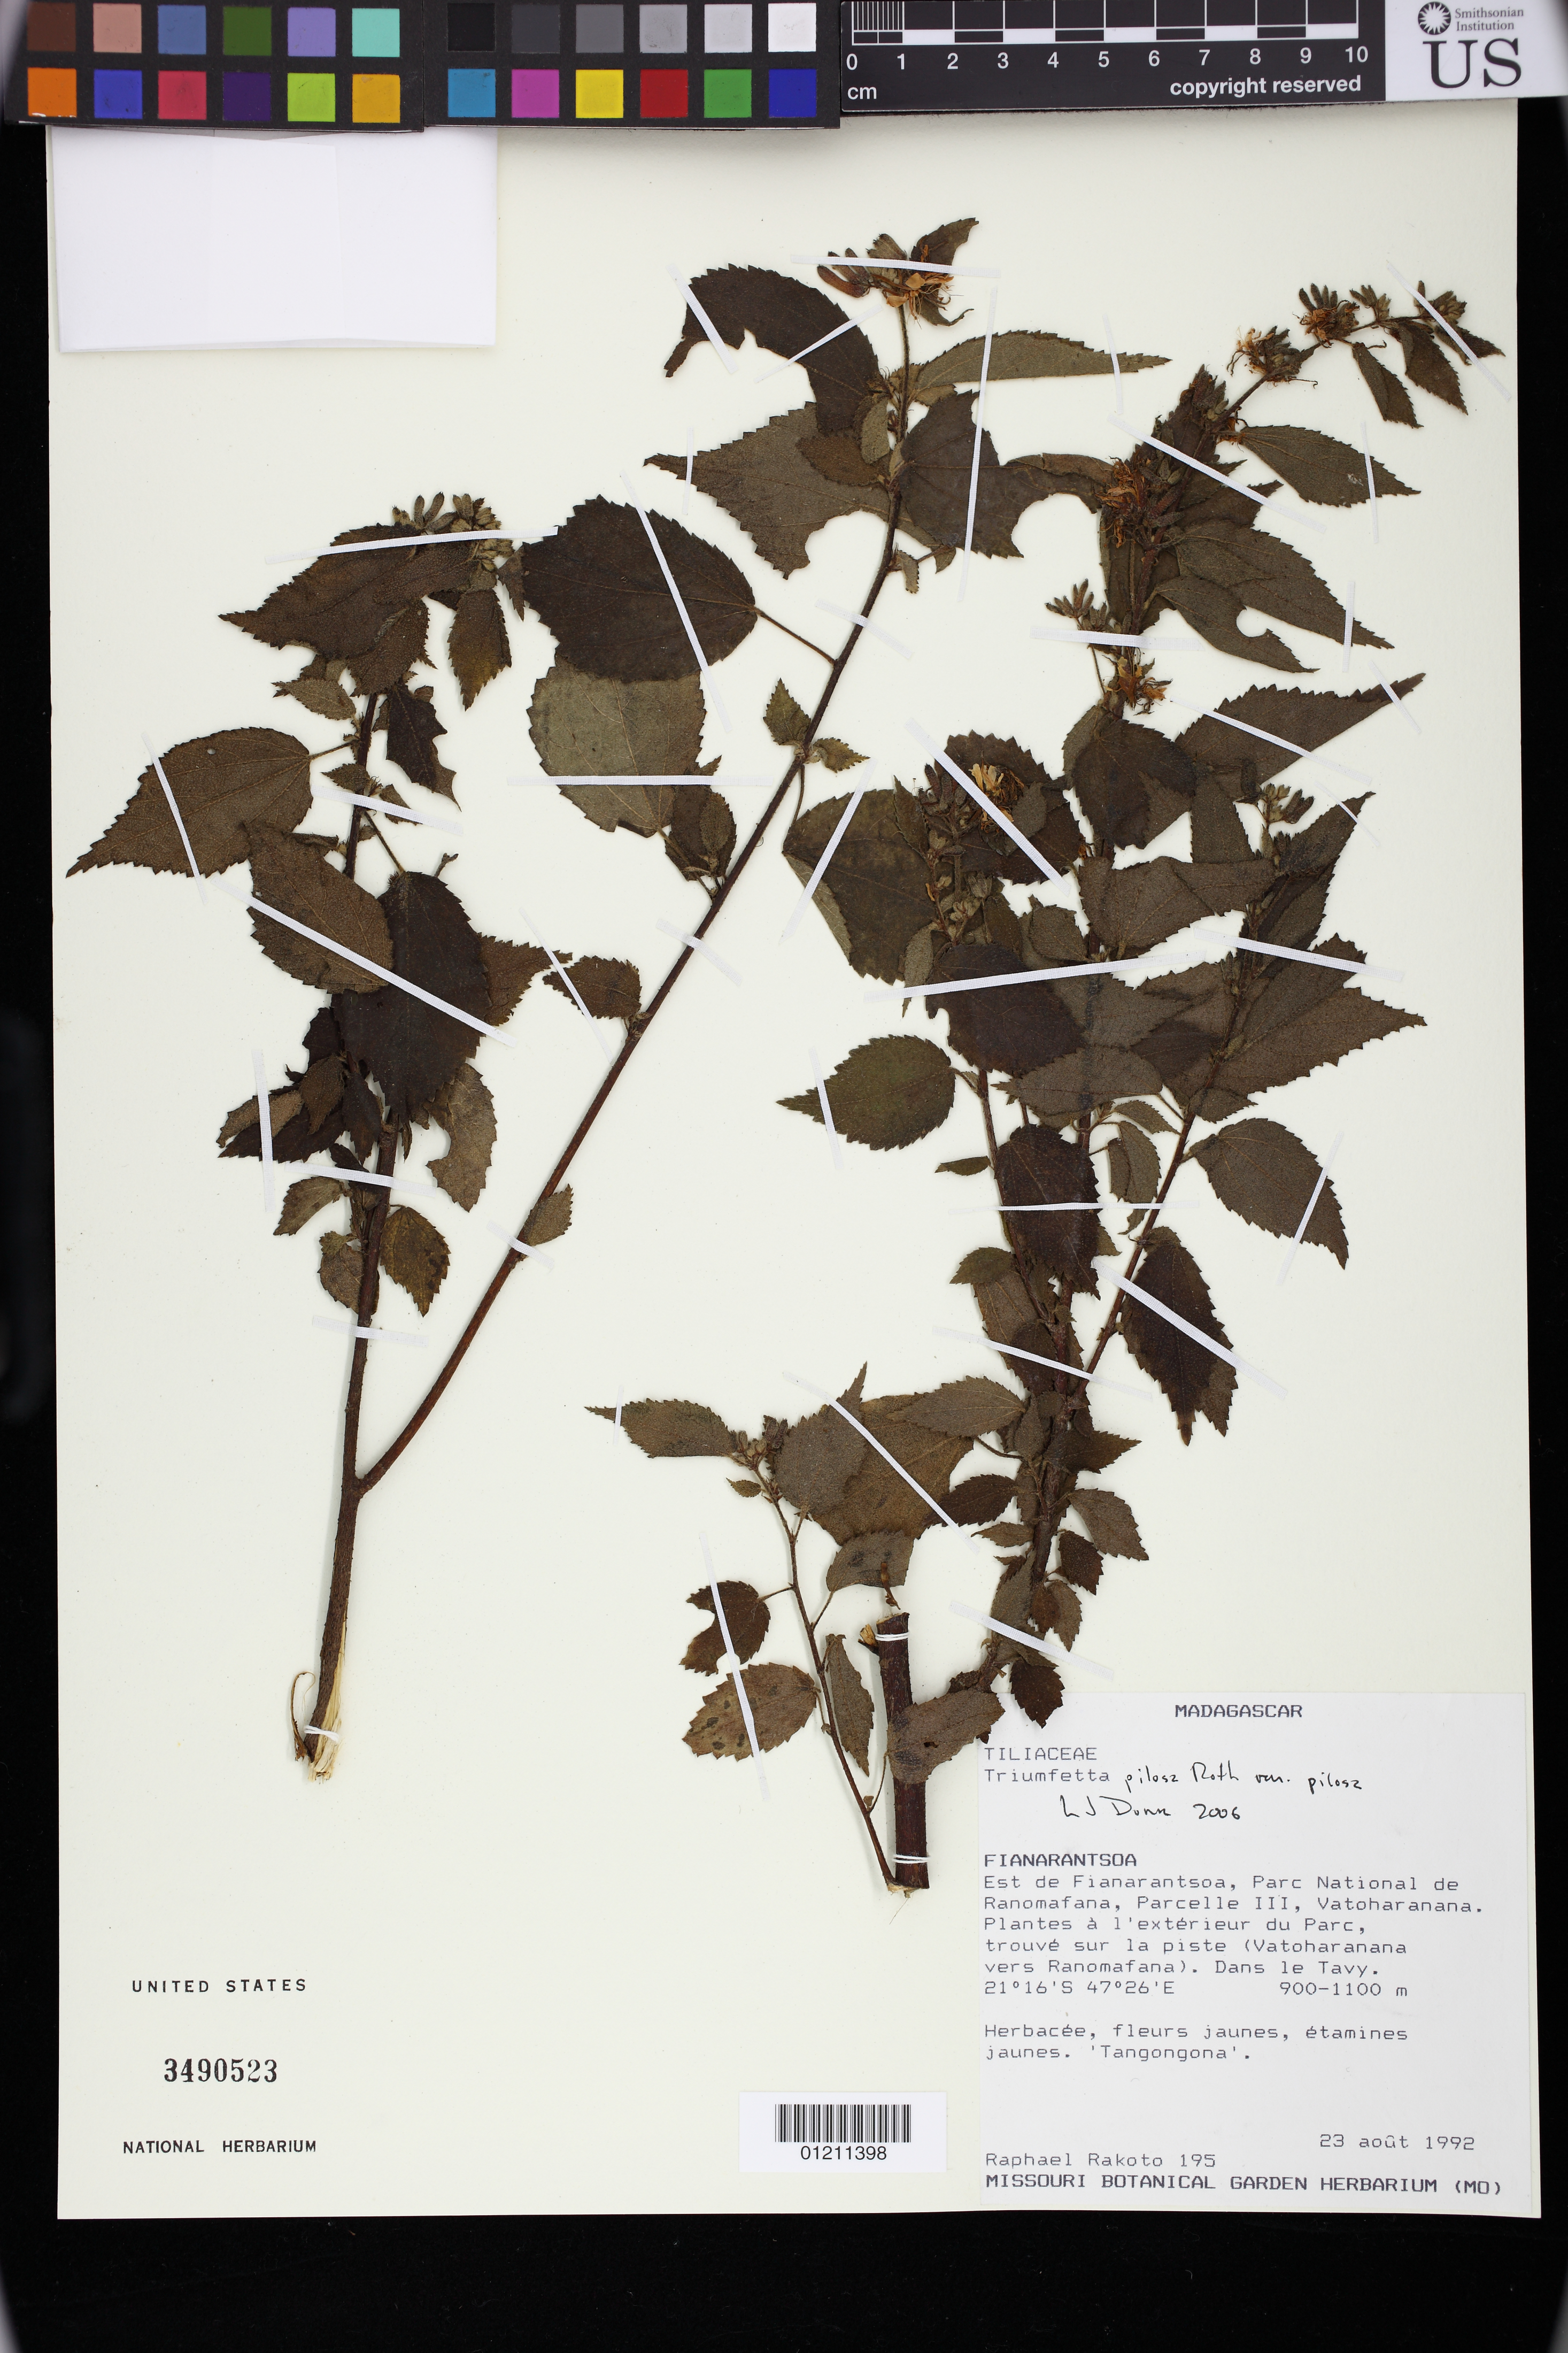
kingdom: Plantae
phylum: Tracheophyta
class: Magnoliopsida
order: Malvales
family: Malvaceae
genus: Triumfetta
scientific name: Triumfetta pilosa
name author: Roth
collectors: R. Rakoto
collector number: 195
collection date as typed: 23 Aug 1992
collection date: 1992-08-23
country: Madagascar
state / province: Haute Matsiatra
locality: Fianarantsoa: Est de Fianarantsoa, parc National de Ranomafana, Parcelle III. Vatoharanana. Plantes a l'exterieur du Parc, trouve sur la piste (Vatoharanana vers Ranomafana). Dans le Tavy.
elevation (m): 900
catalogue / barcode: US 3490523